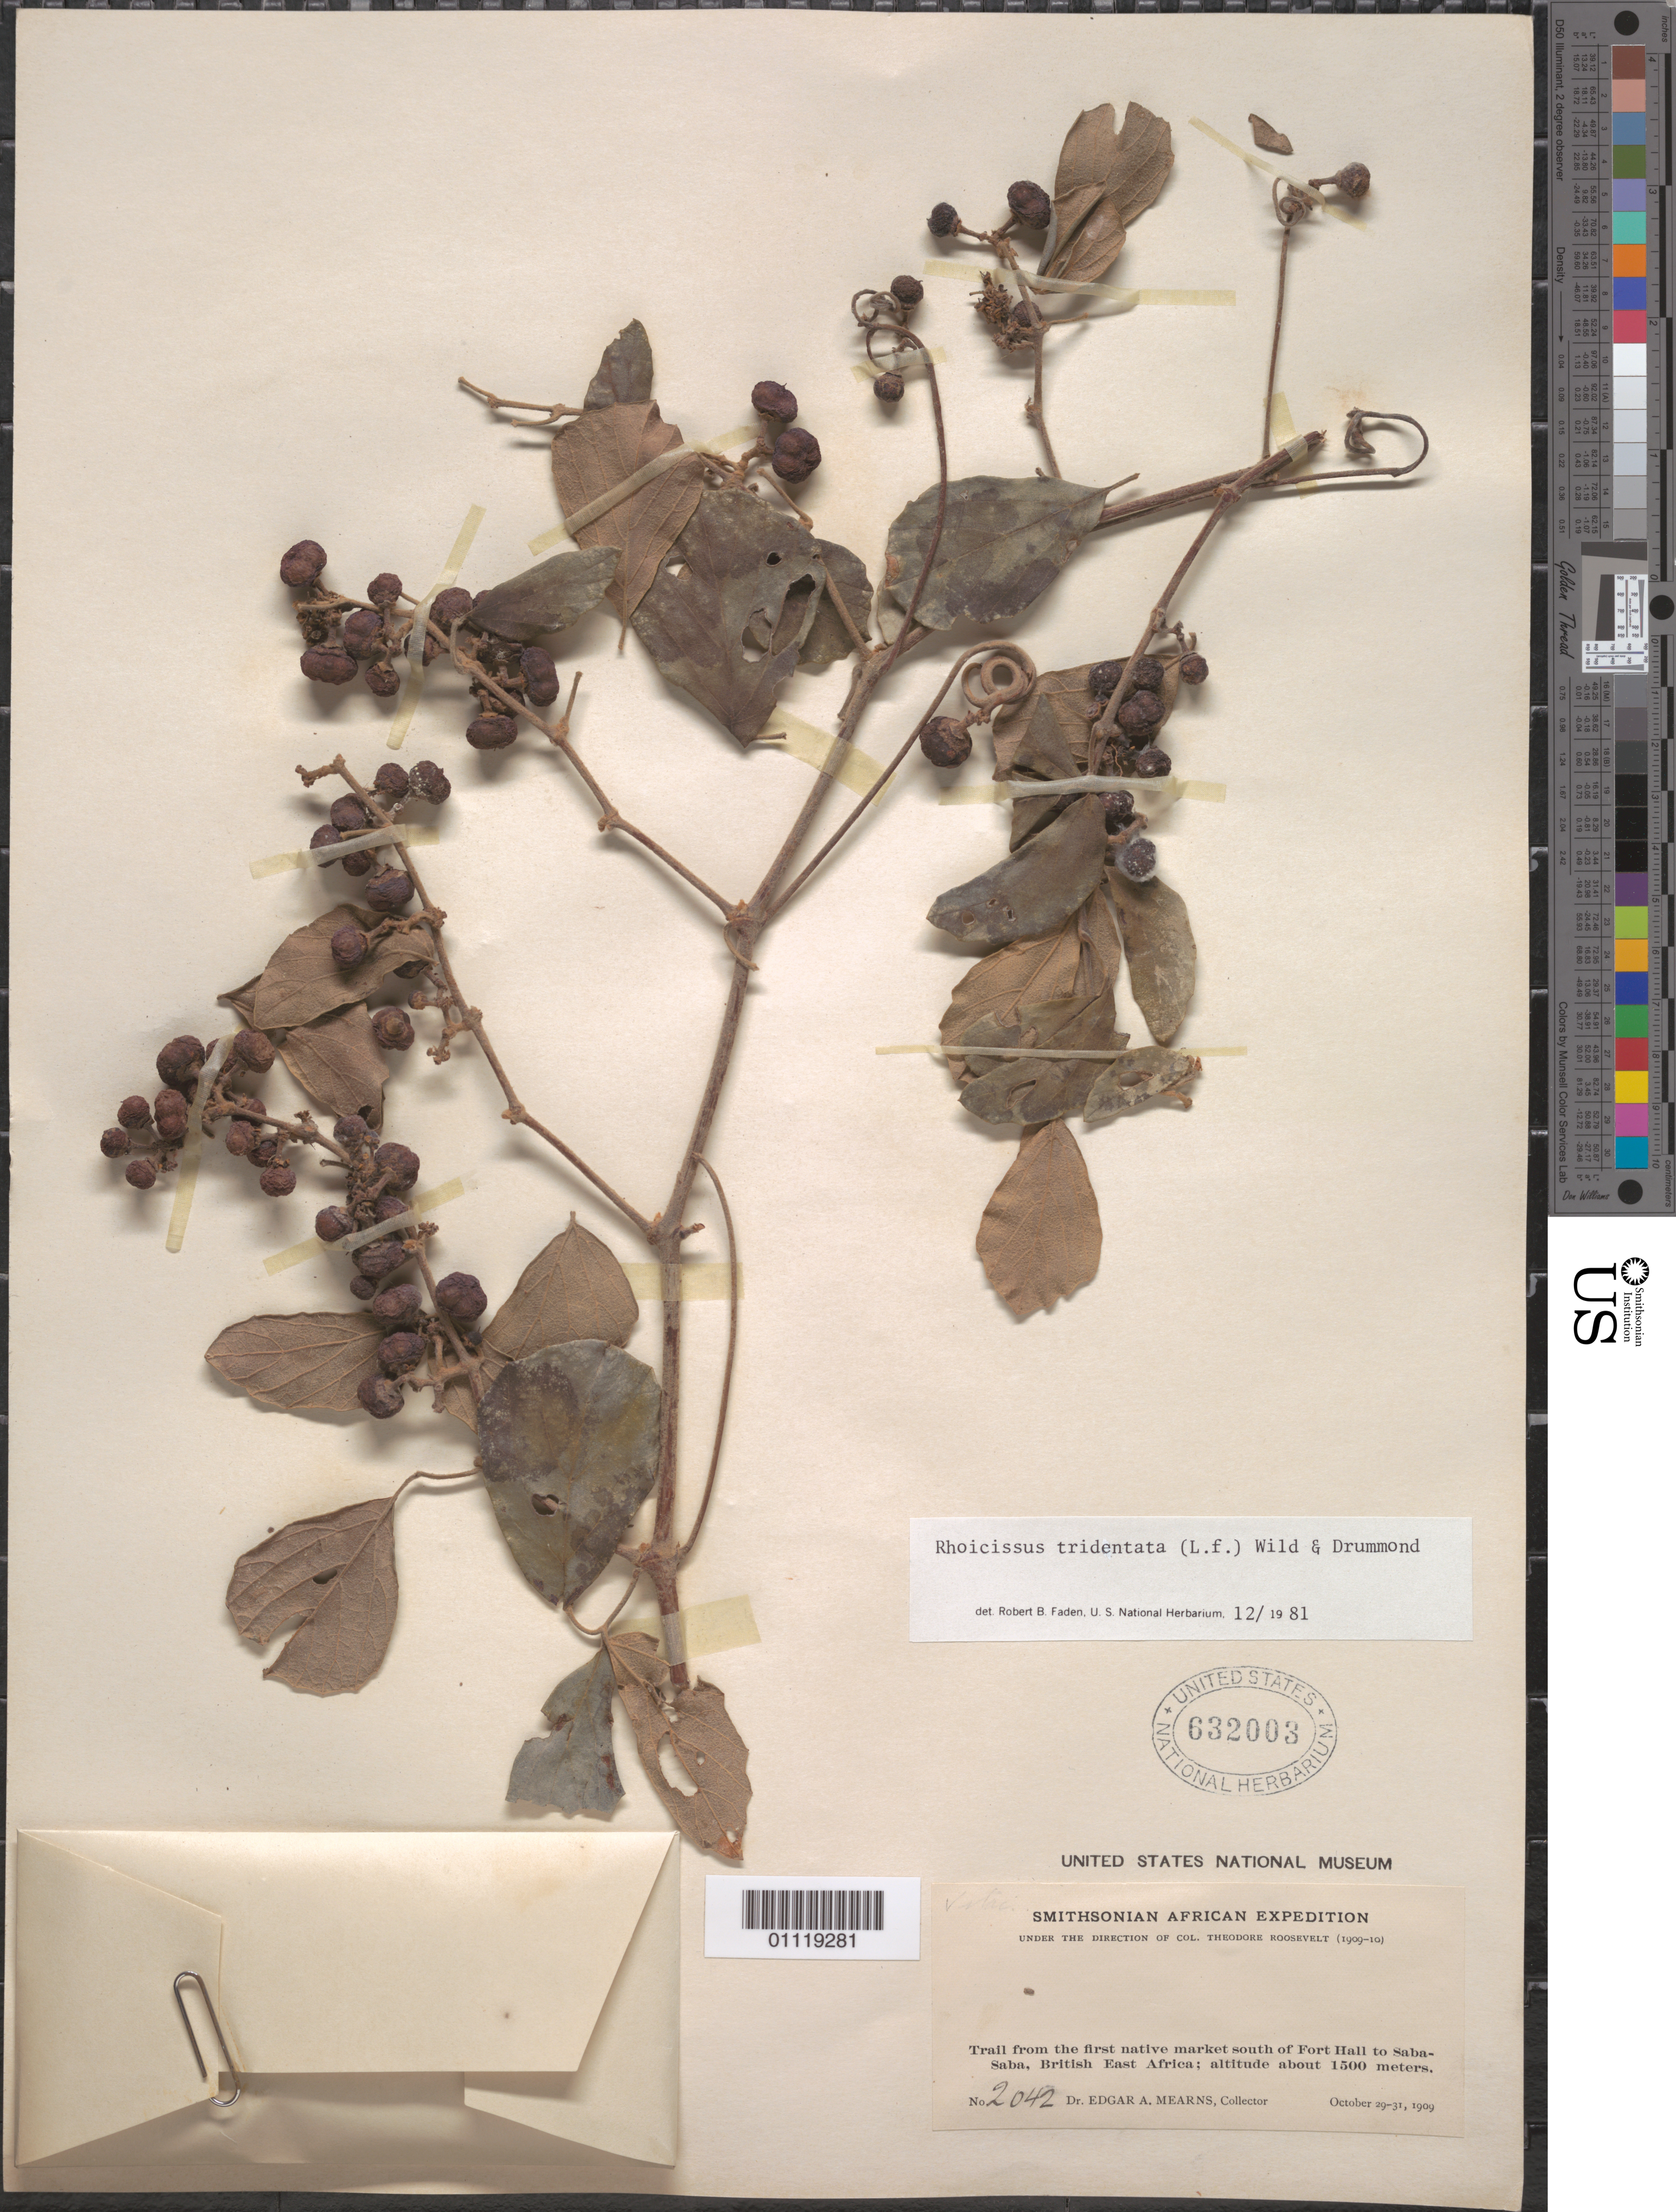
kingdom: Plantae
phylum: Tracheophyta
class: Magnoliopsida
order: Vitales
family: Vitaceae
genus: Rhoicissus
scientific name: Rhoicissus tridentata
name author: (L. f.) Wild & R.B. Drumm.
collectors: E. A. Mearns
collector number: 2042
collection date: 1909-10-29/1909-10-31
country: Kenya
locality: Trail from the first native market S of Fort Hill to Saba-Saba. British East Africa.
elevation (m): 1500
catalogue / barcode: US 632003